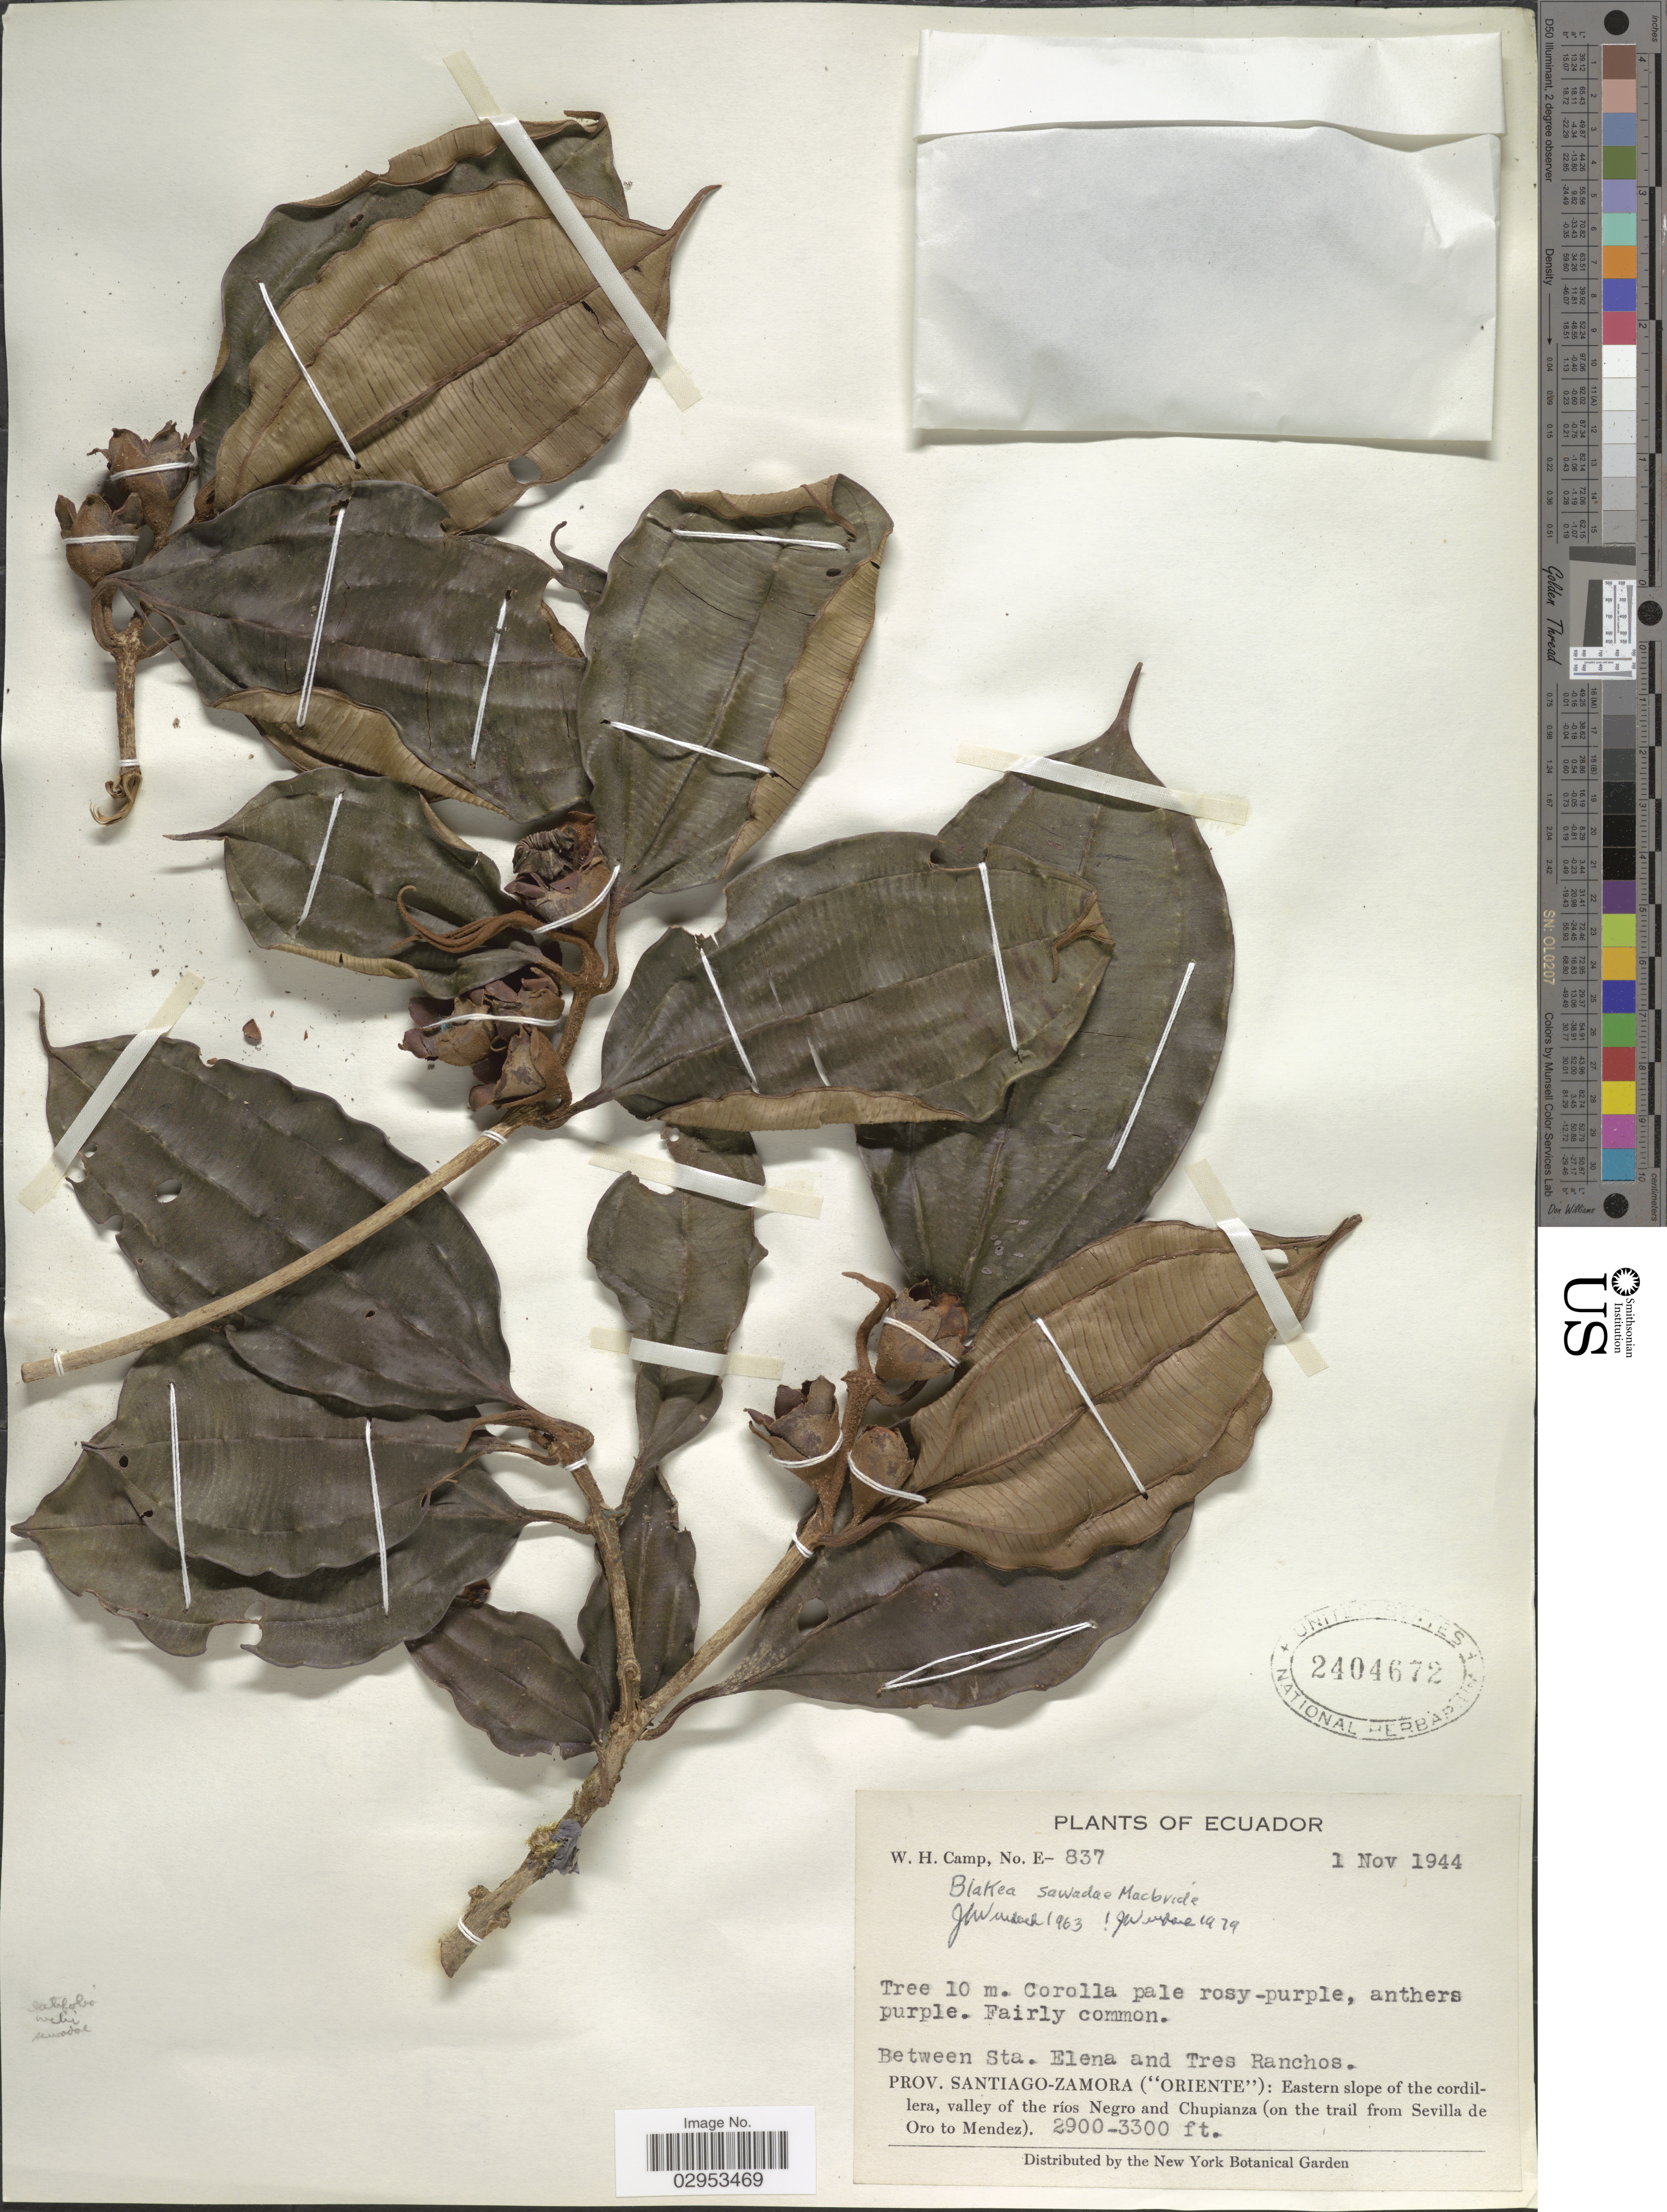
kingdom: Plantae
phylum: Tracheophyta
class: Magnoliopsida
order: Myrtales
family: Melastomataceae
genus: Blakea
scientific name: Blakea sawadae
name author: J.F. Macbr.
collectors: W. H. Camp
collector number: E-837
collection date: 1944-11-01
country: Ecuador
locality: Between Sta. Elena and Tres Ranchos. Prov. Santiago-Zamora ("Oriente"): Eastern slope of the cordillera, valley of the ríos Negro and Chupianza (on the trail from Sevilla de Oro to Mendez).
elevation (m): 884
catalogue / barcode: US 2404672